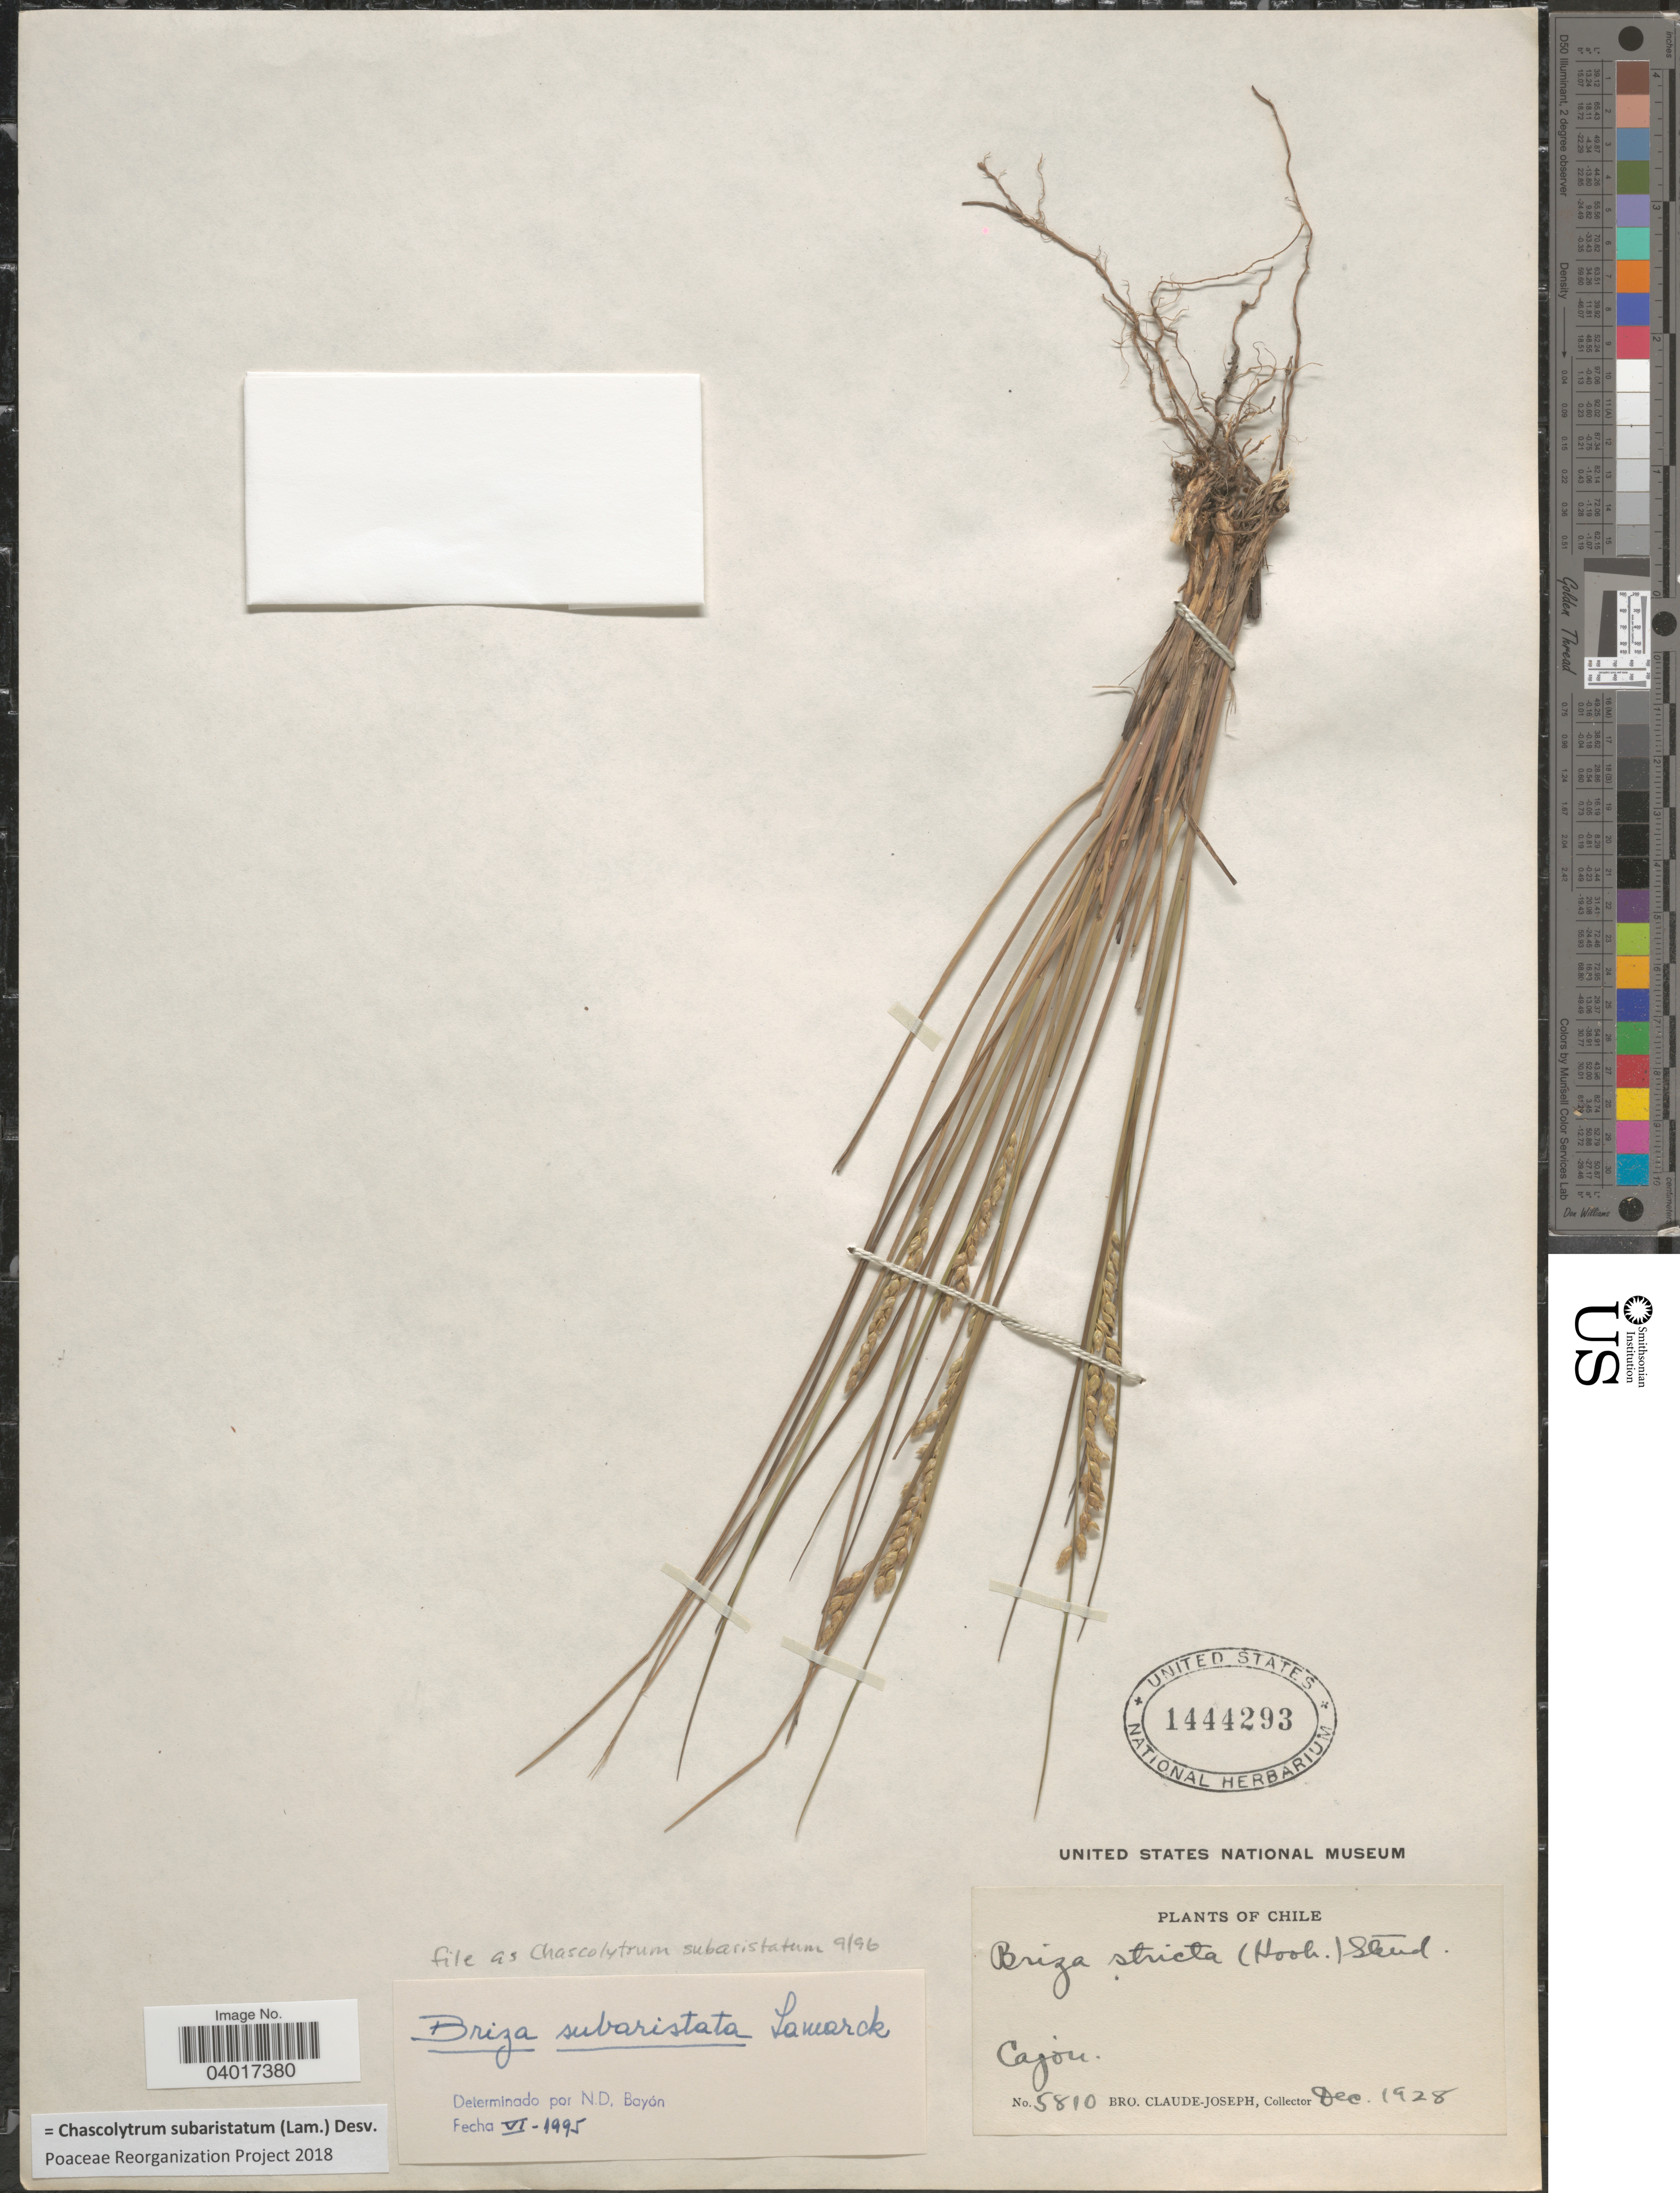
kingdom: Plantae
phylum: Tracheophyta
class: Liliopsida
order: Poales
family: Poaceae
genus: Chascolytrum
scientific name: Chascolytrum subaristatum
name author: (Lam.) Desv.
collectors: Bro. Claude-Joseph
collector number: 5810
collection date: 1928-12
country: Chile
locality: Cajon.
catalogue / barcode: US 1444293